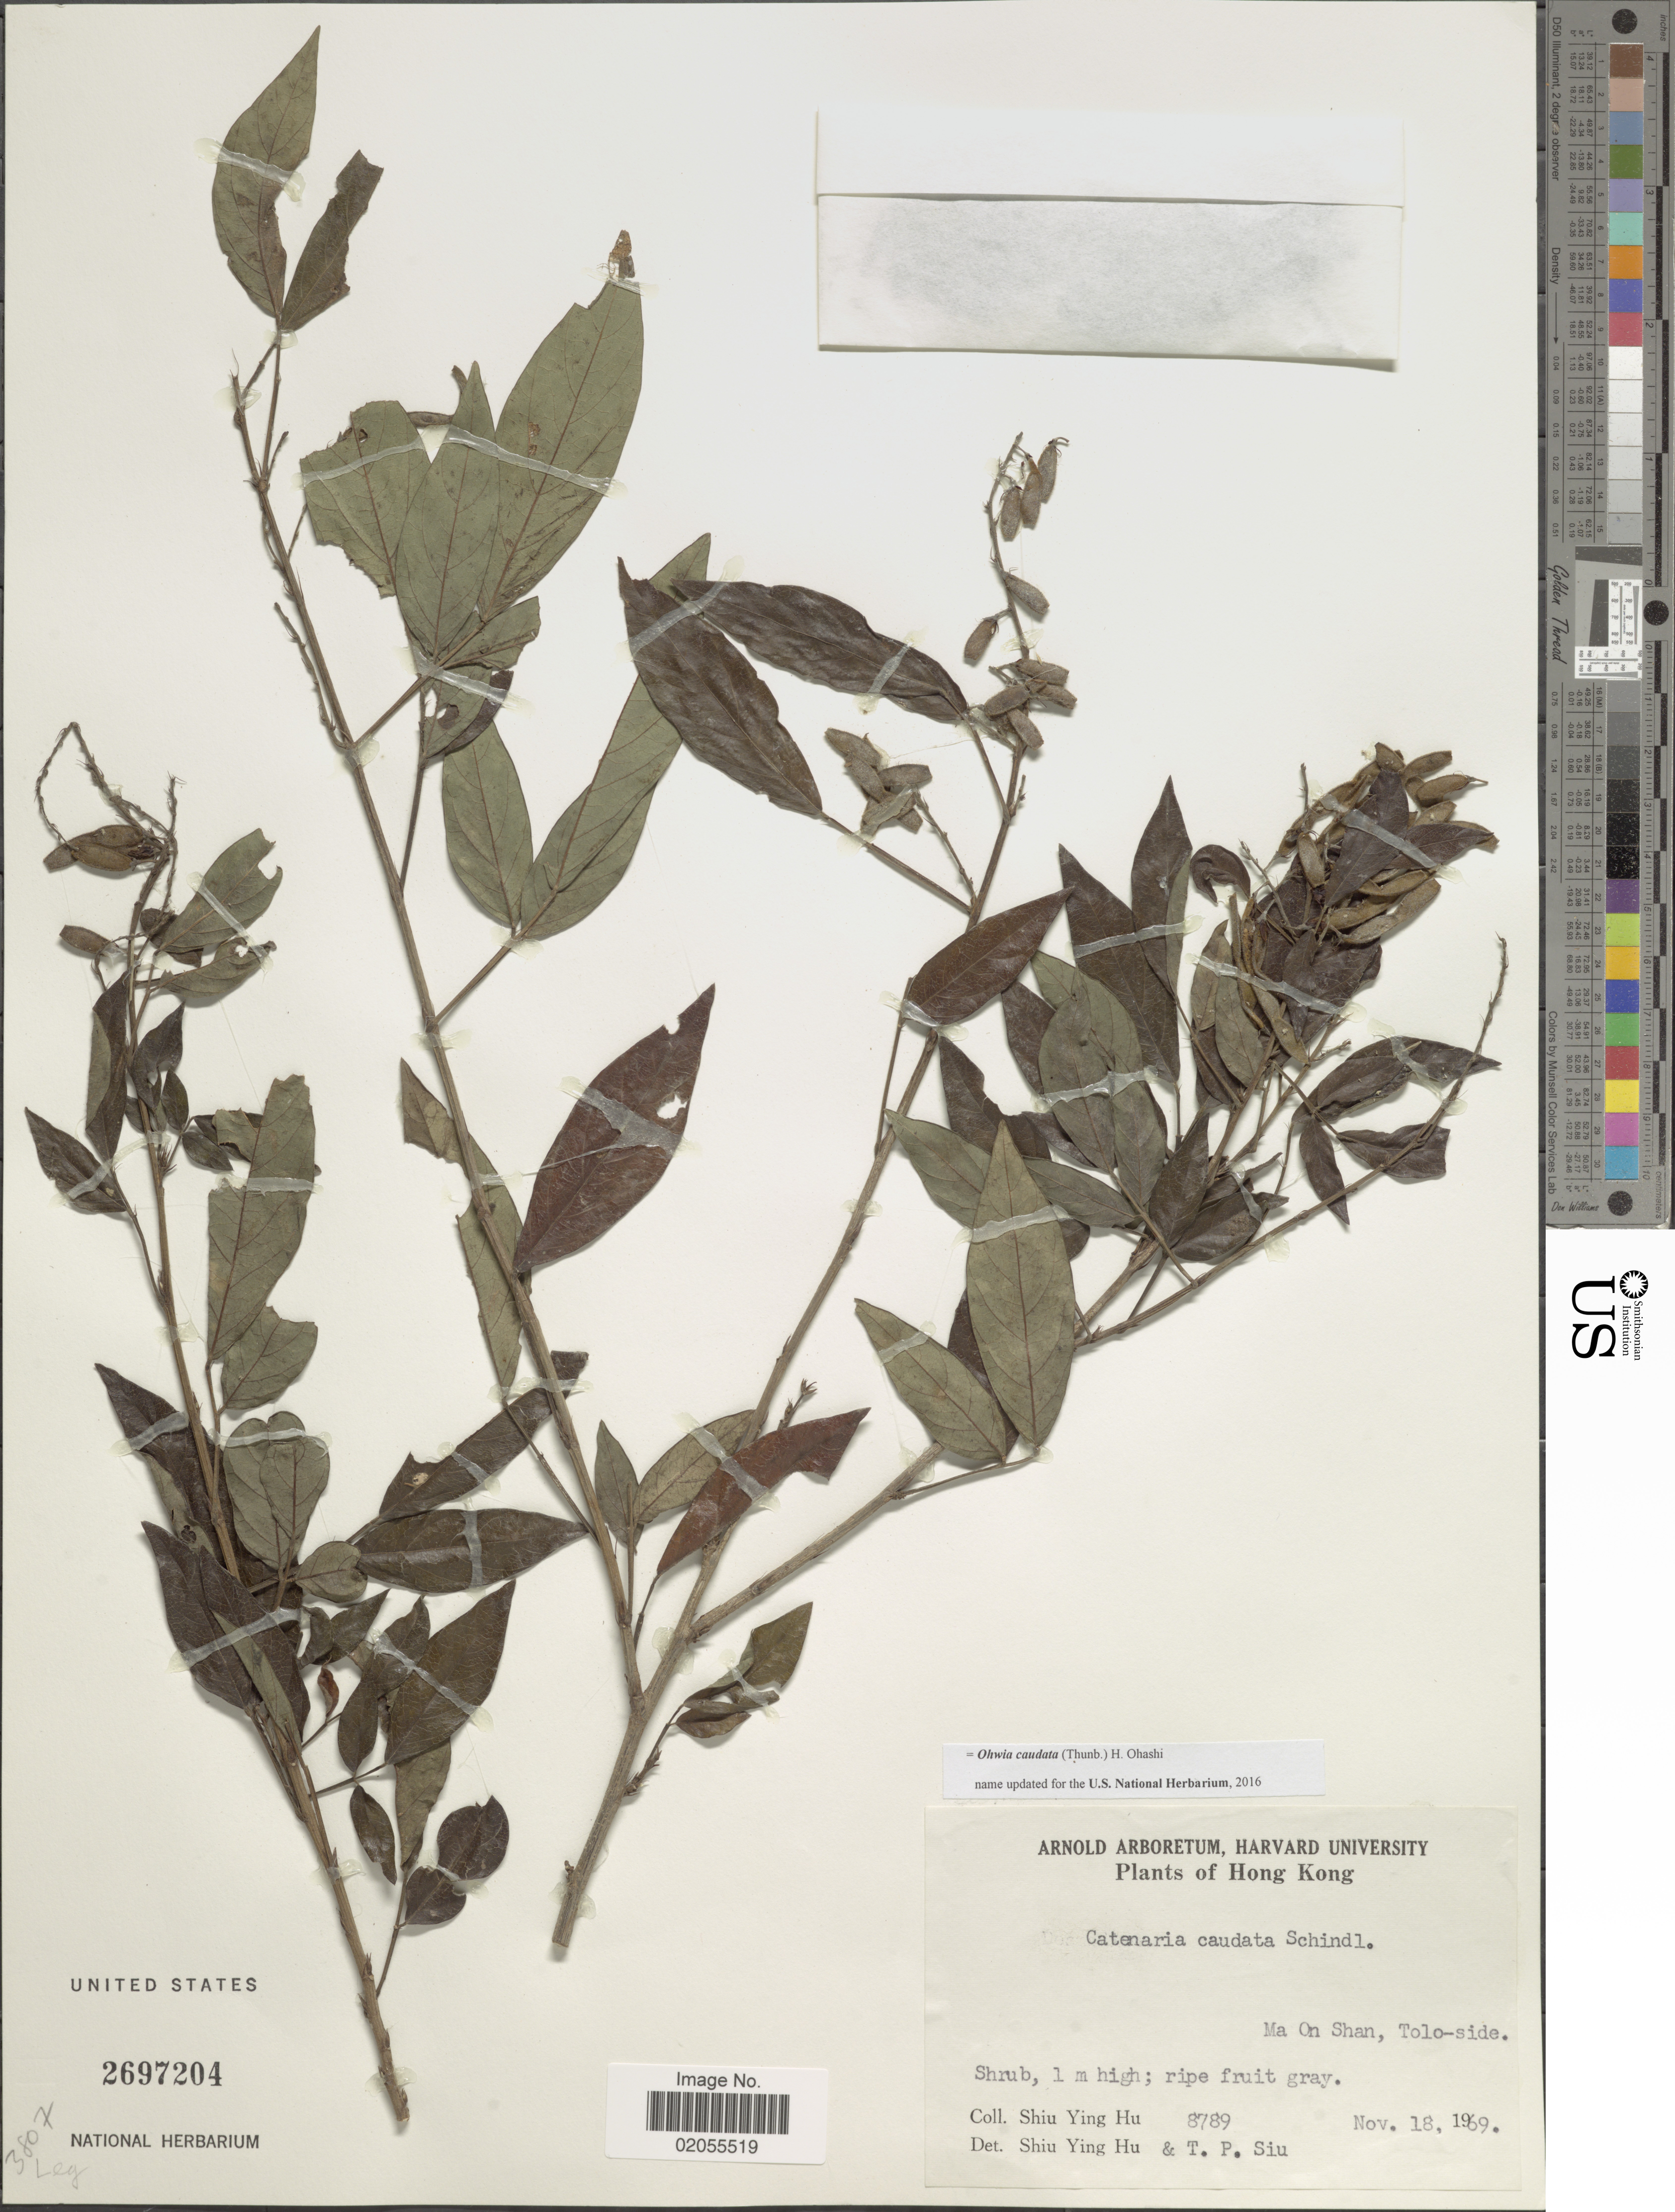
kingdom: Plantae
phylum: Tracheophyta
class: Magnoliopsida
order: Fabales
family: Fabaceae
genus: Ohwia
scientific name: Ohwia caudata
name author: (Thunb.) H. Ohashi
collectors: S. Y. Hu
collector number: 8789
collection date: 1969-11-18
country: China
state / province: Hong Kong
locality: Ma On Shan, Tolo-side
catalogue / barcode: US 2697204